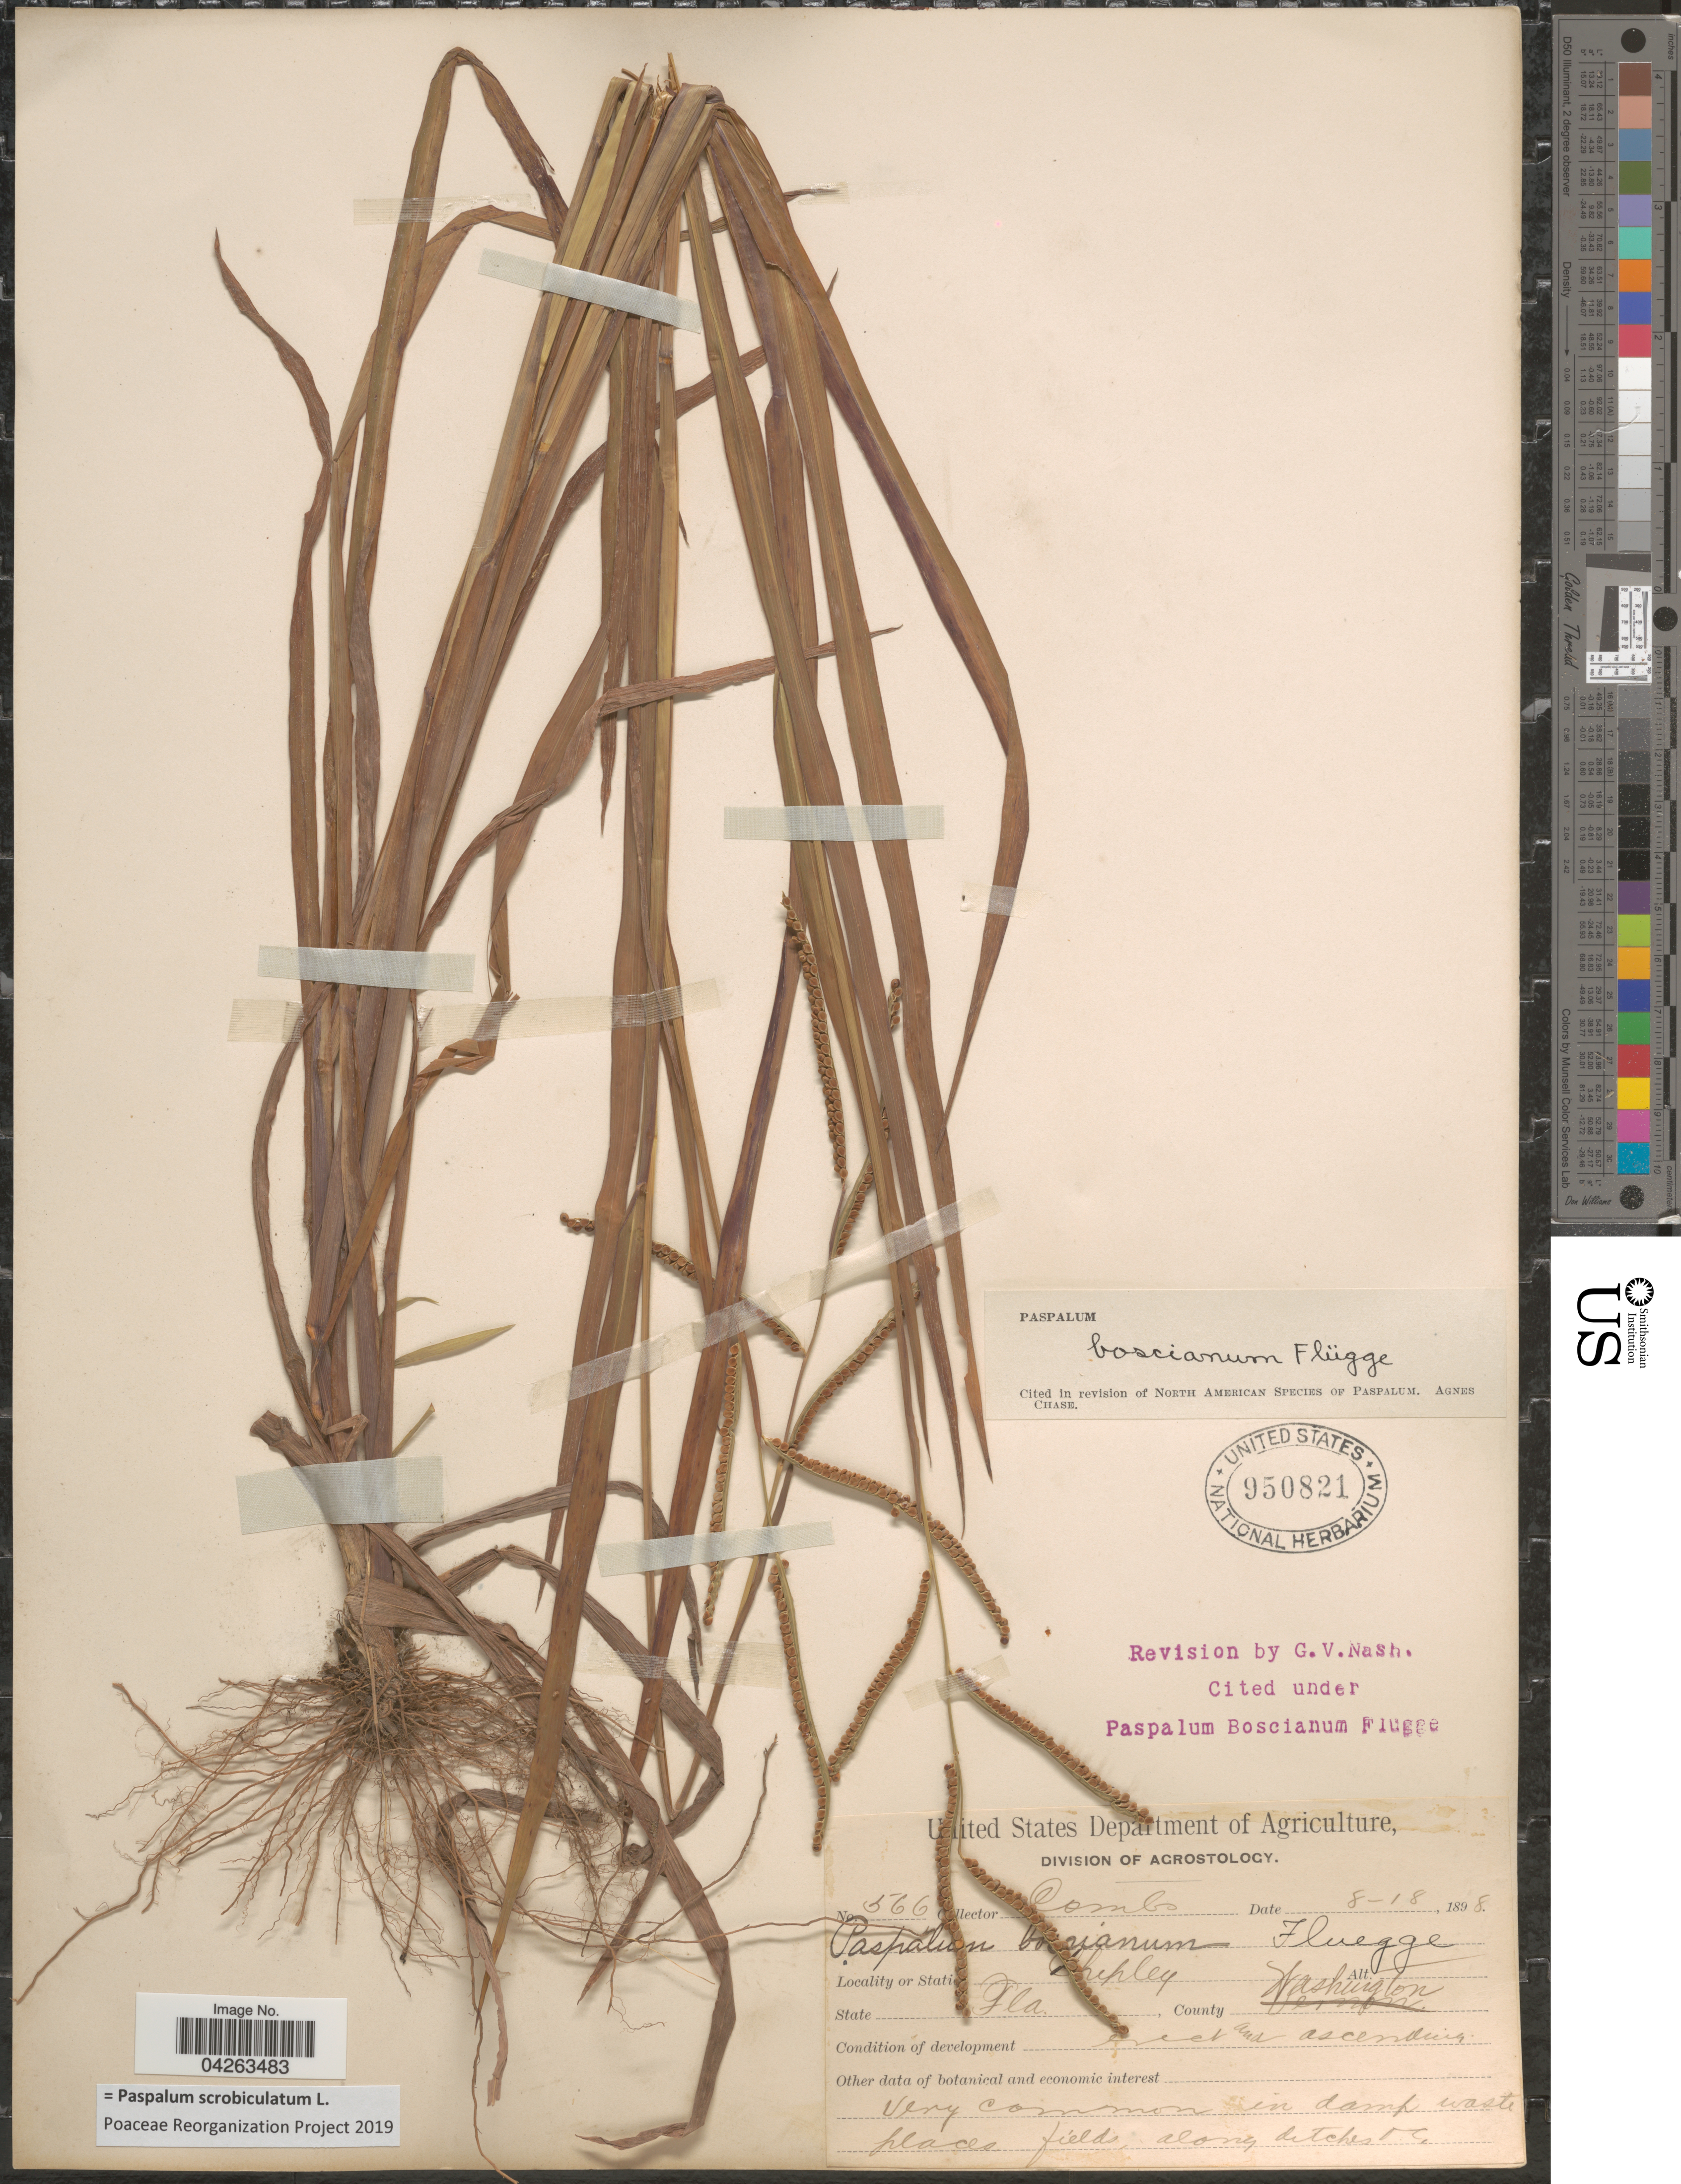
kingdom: Plantae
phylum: Tracheophyta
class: Liliopsida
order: Poales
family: Poaceae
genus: Paspalum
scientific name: Paspalum scrobiculatum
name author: L.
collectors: -. Combs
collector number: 566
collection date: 1898-08-18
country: United States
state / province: Florida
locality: Chipley. County Washington.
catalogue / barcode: US 950821